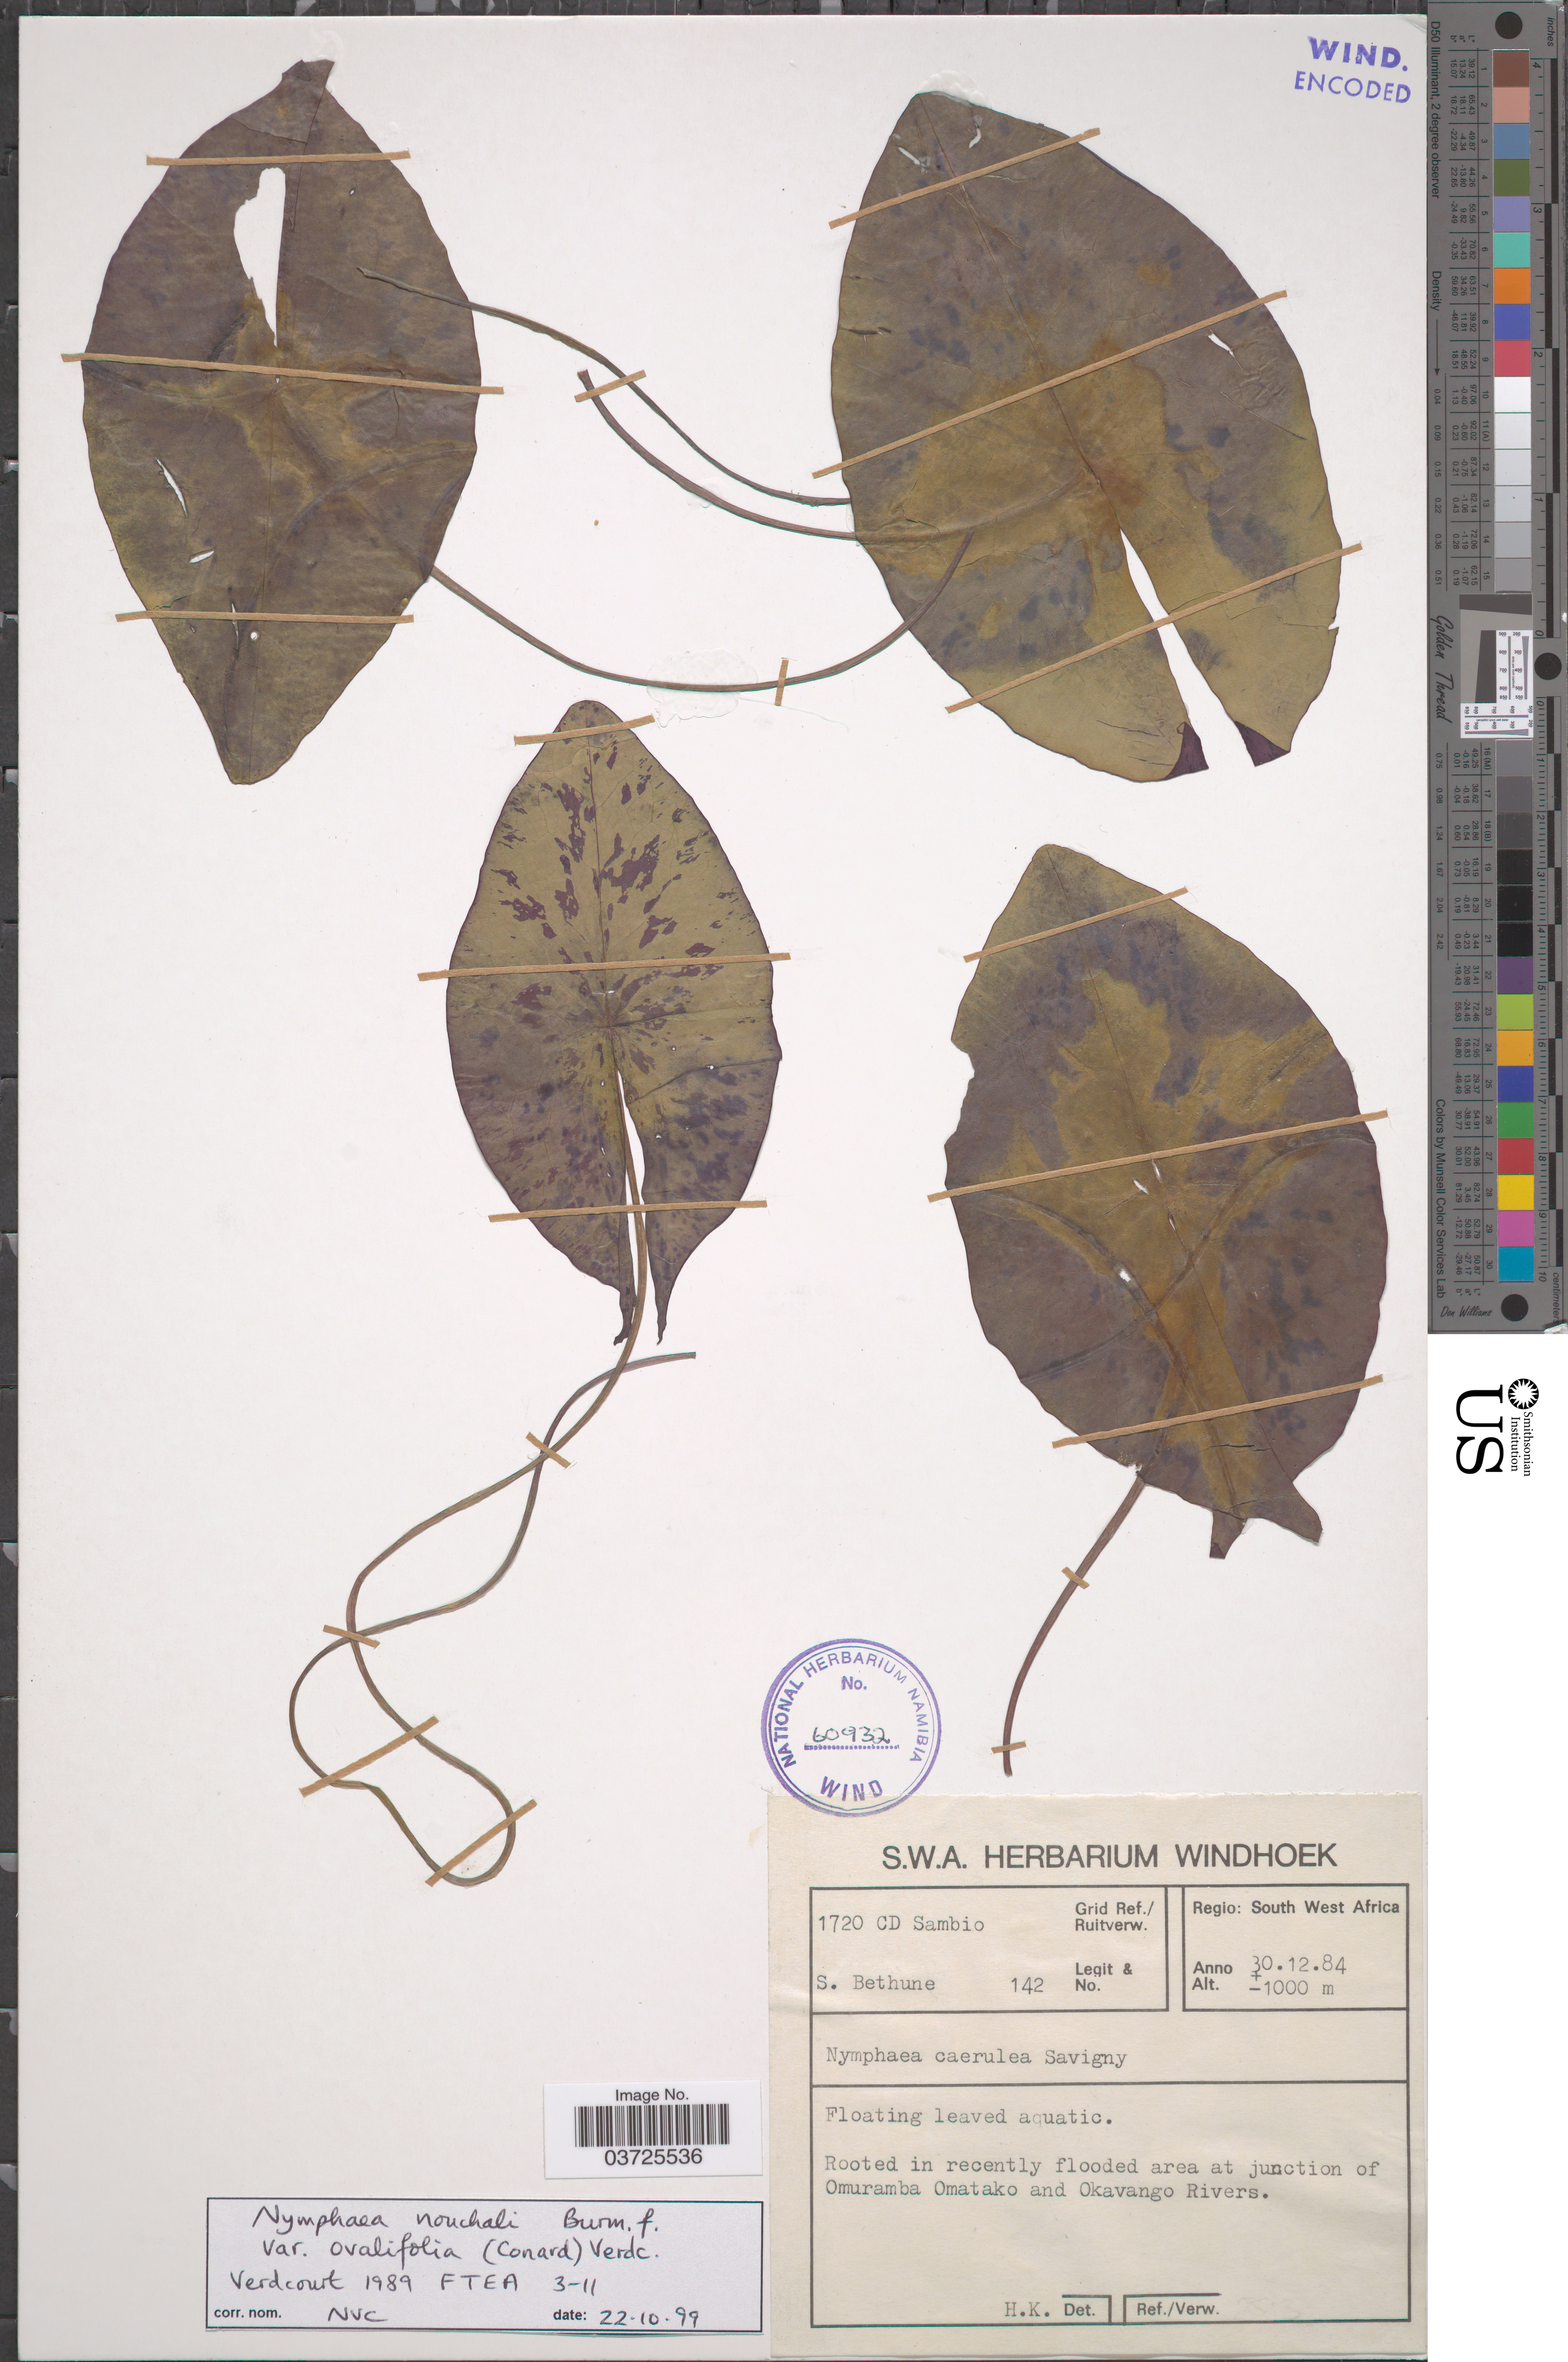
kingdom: Plantae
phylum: Tracheophyta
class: Magnoliopsida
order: Nymphaeales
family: Nymphaeaceae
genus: Nymphaea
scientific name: Nymphaea nouchali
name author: Burm. f.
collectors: S. Bethune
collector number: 142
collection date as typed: Transcribed d/m/y: 30/12/84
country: Namibia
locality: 1720 CD Sambio Grid Ref./Ruitverw., Regio: South West Africa. Rooted in recently flooded area at junction of Omuramba Omatako and Okavango Rivers.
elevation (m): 1000